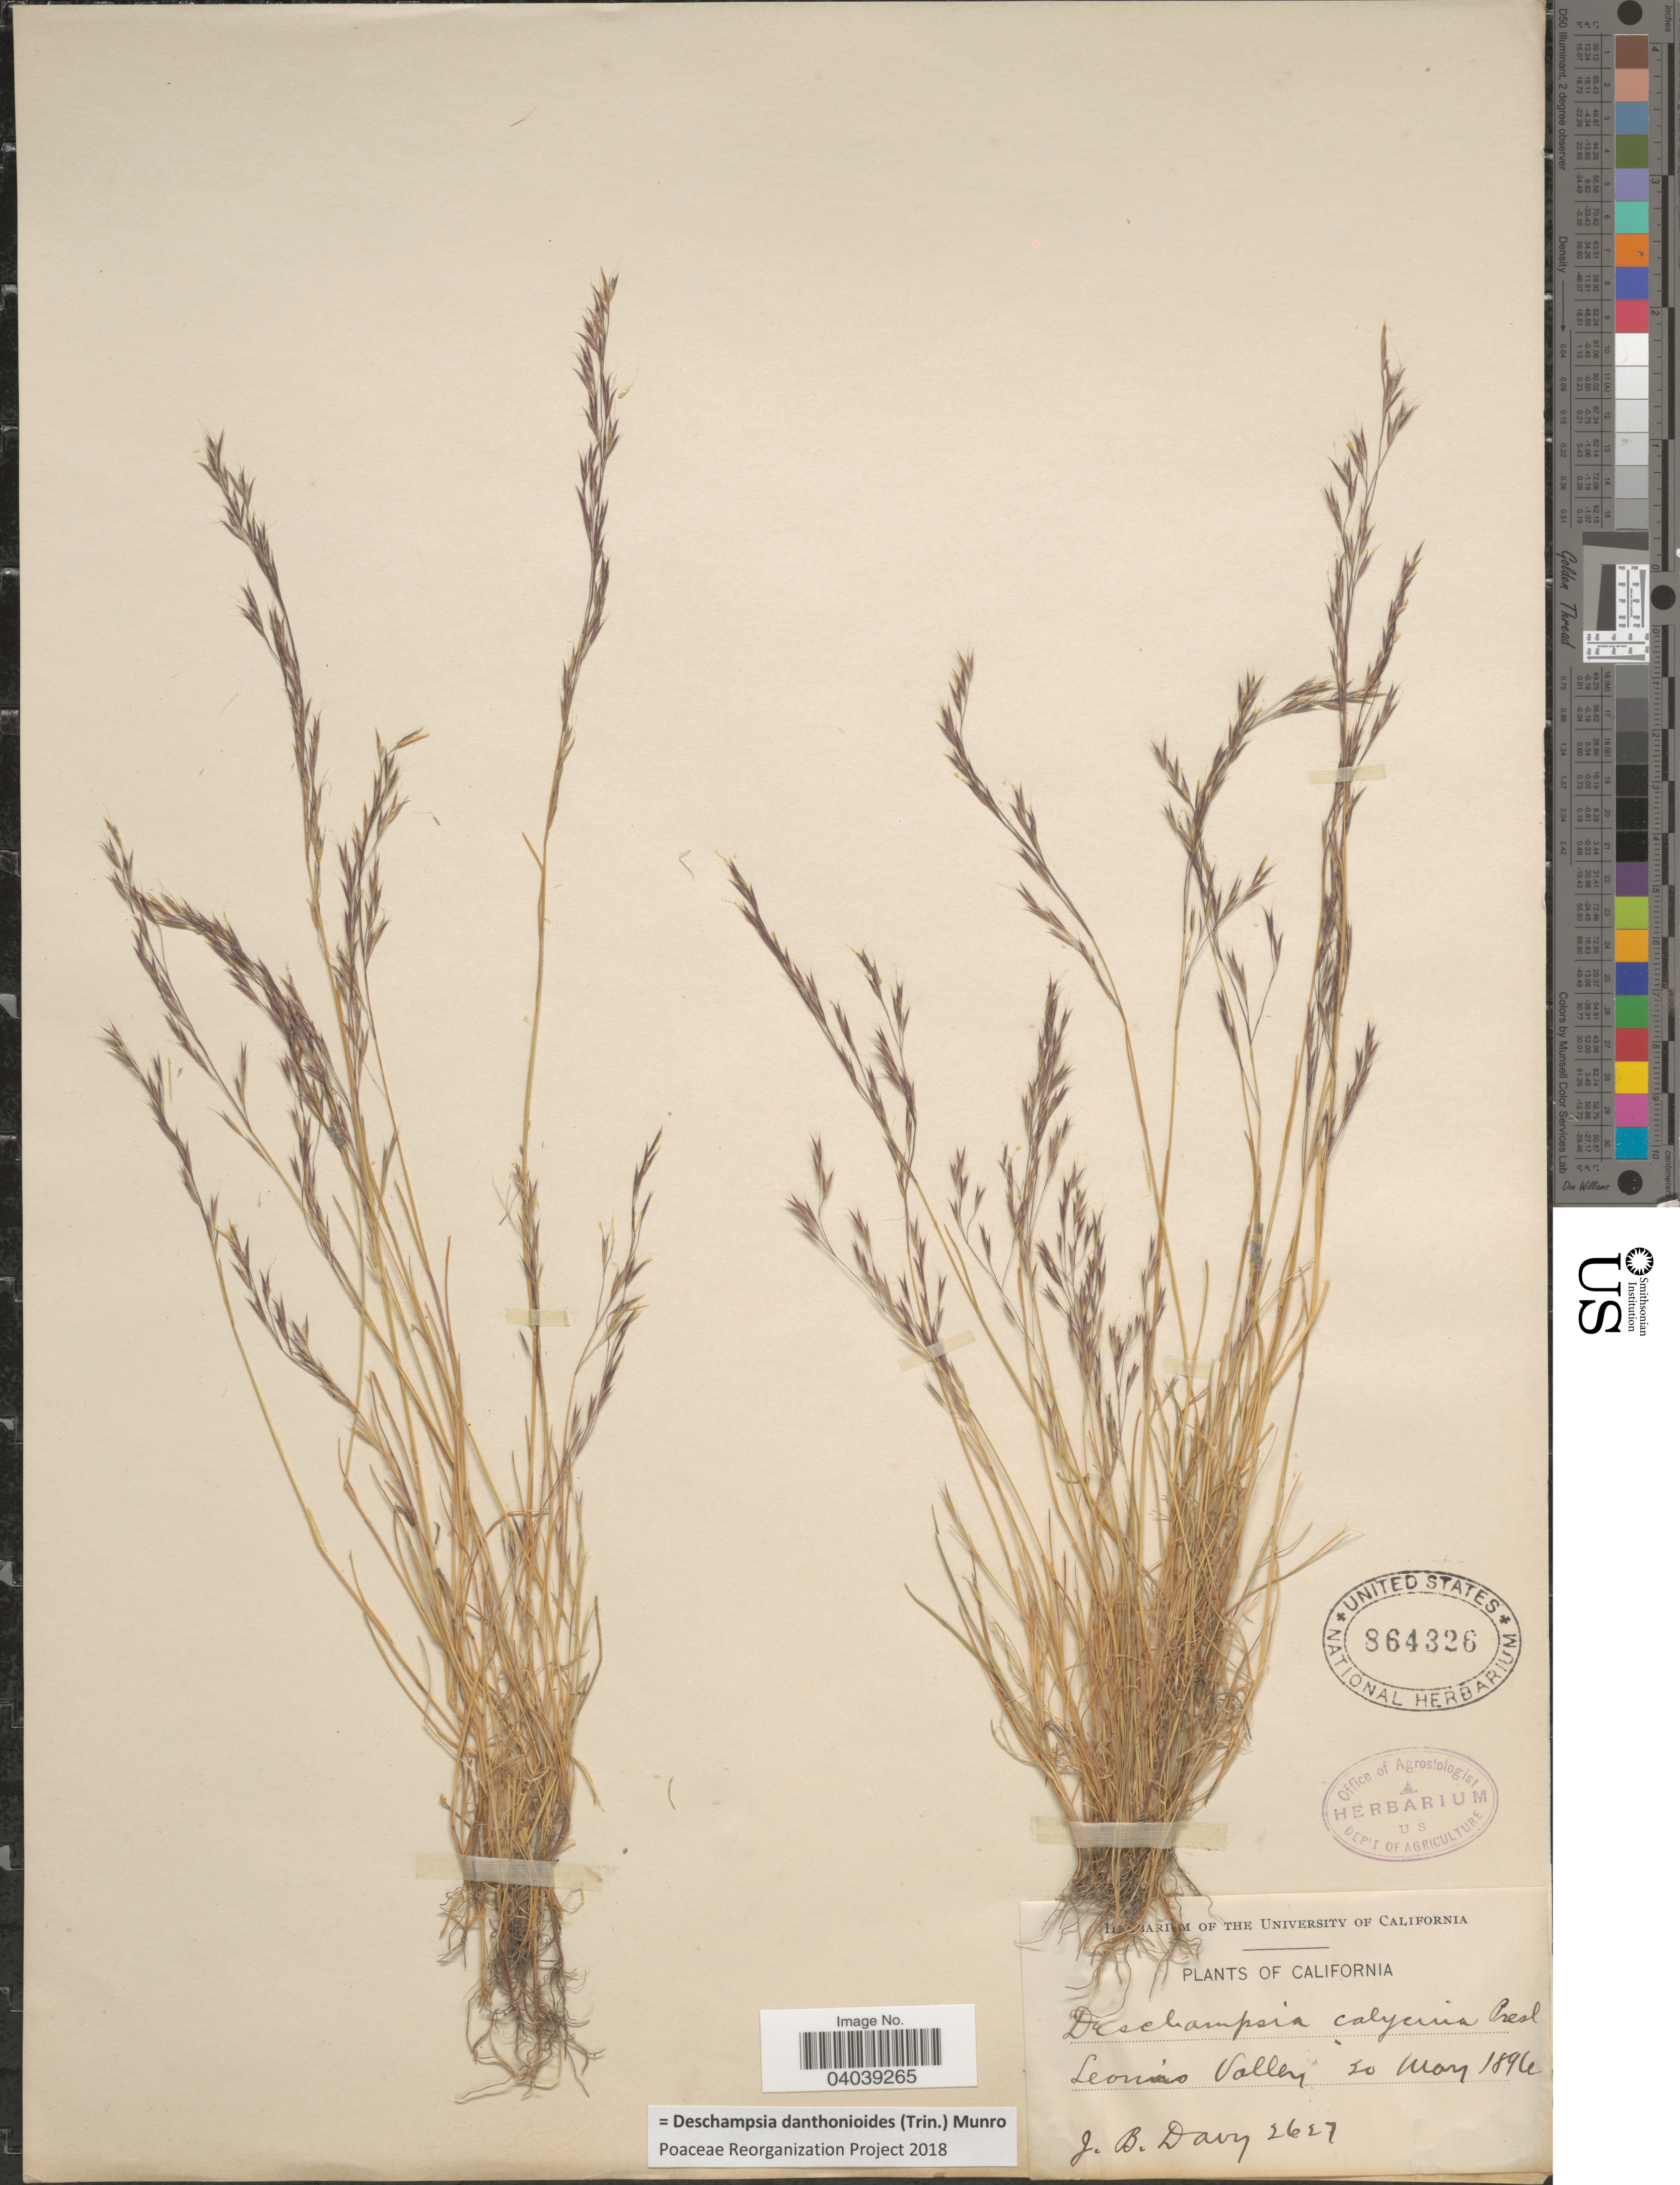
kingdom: Plantae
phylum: Tracheophyta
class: Liliopsida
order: Poales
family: Poaceae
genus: Deschampsia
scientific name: Deschampsia danthonioides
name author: (Trin.) Munro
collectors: J. Burtt Davy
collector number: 2627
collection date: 1896-05-02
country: United States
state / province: California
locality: Leonis Valley.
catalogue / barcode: US 864326